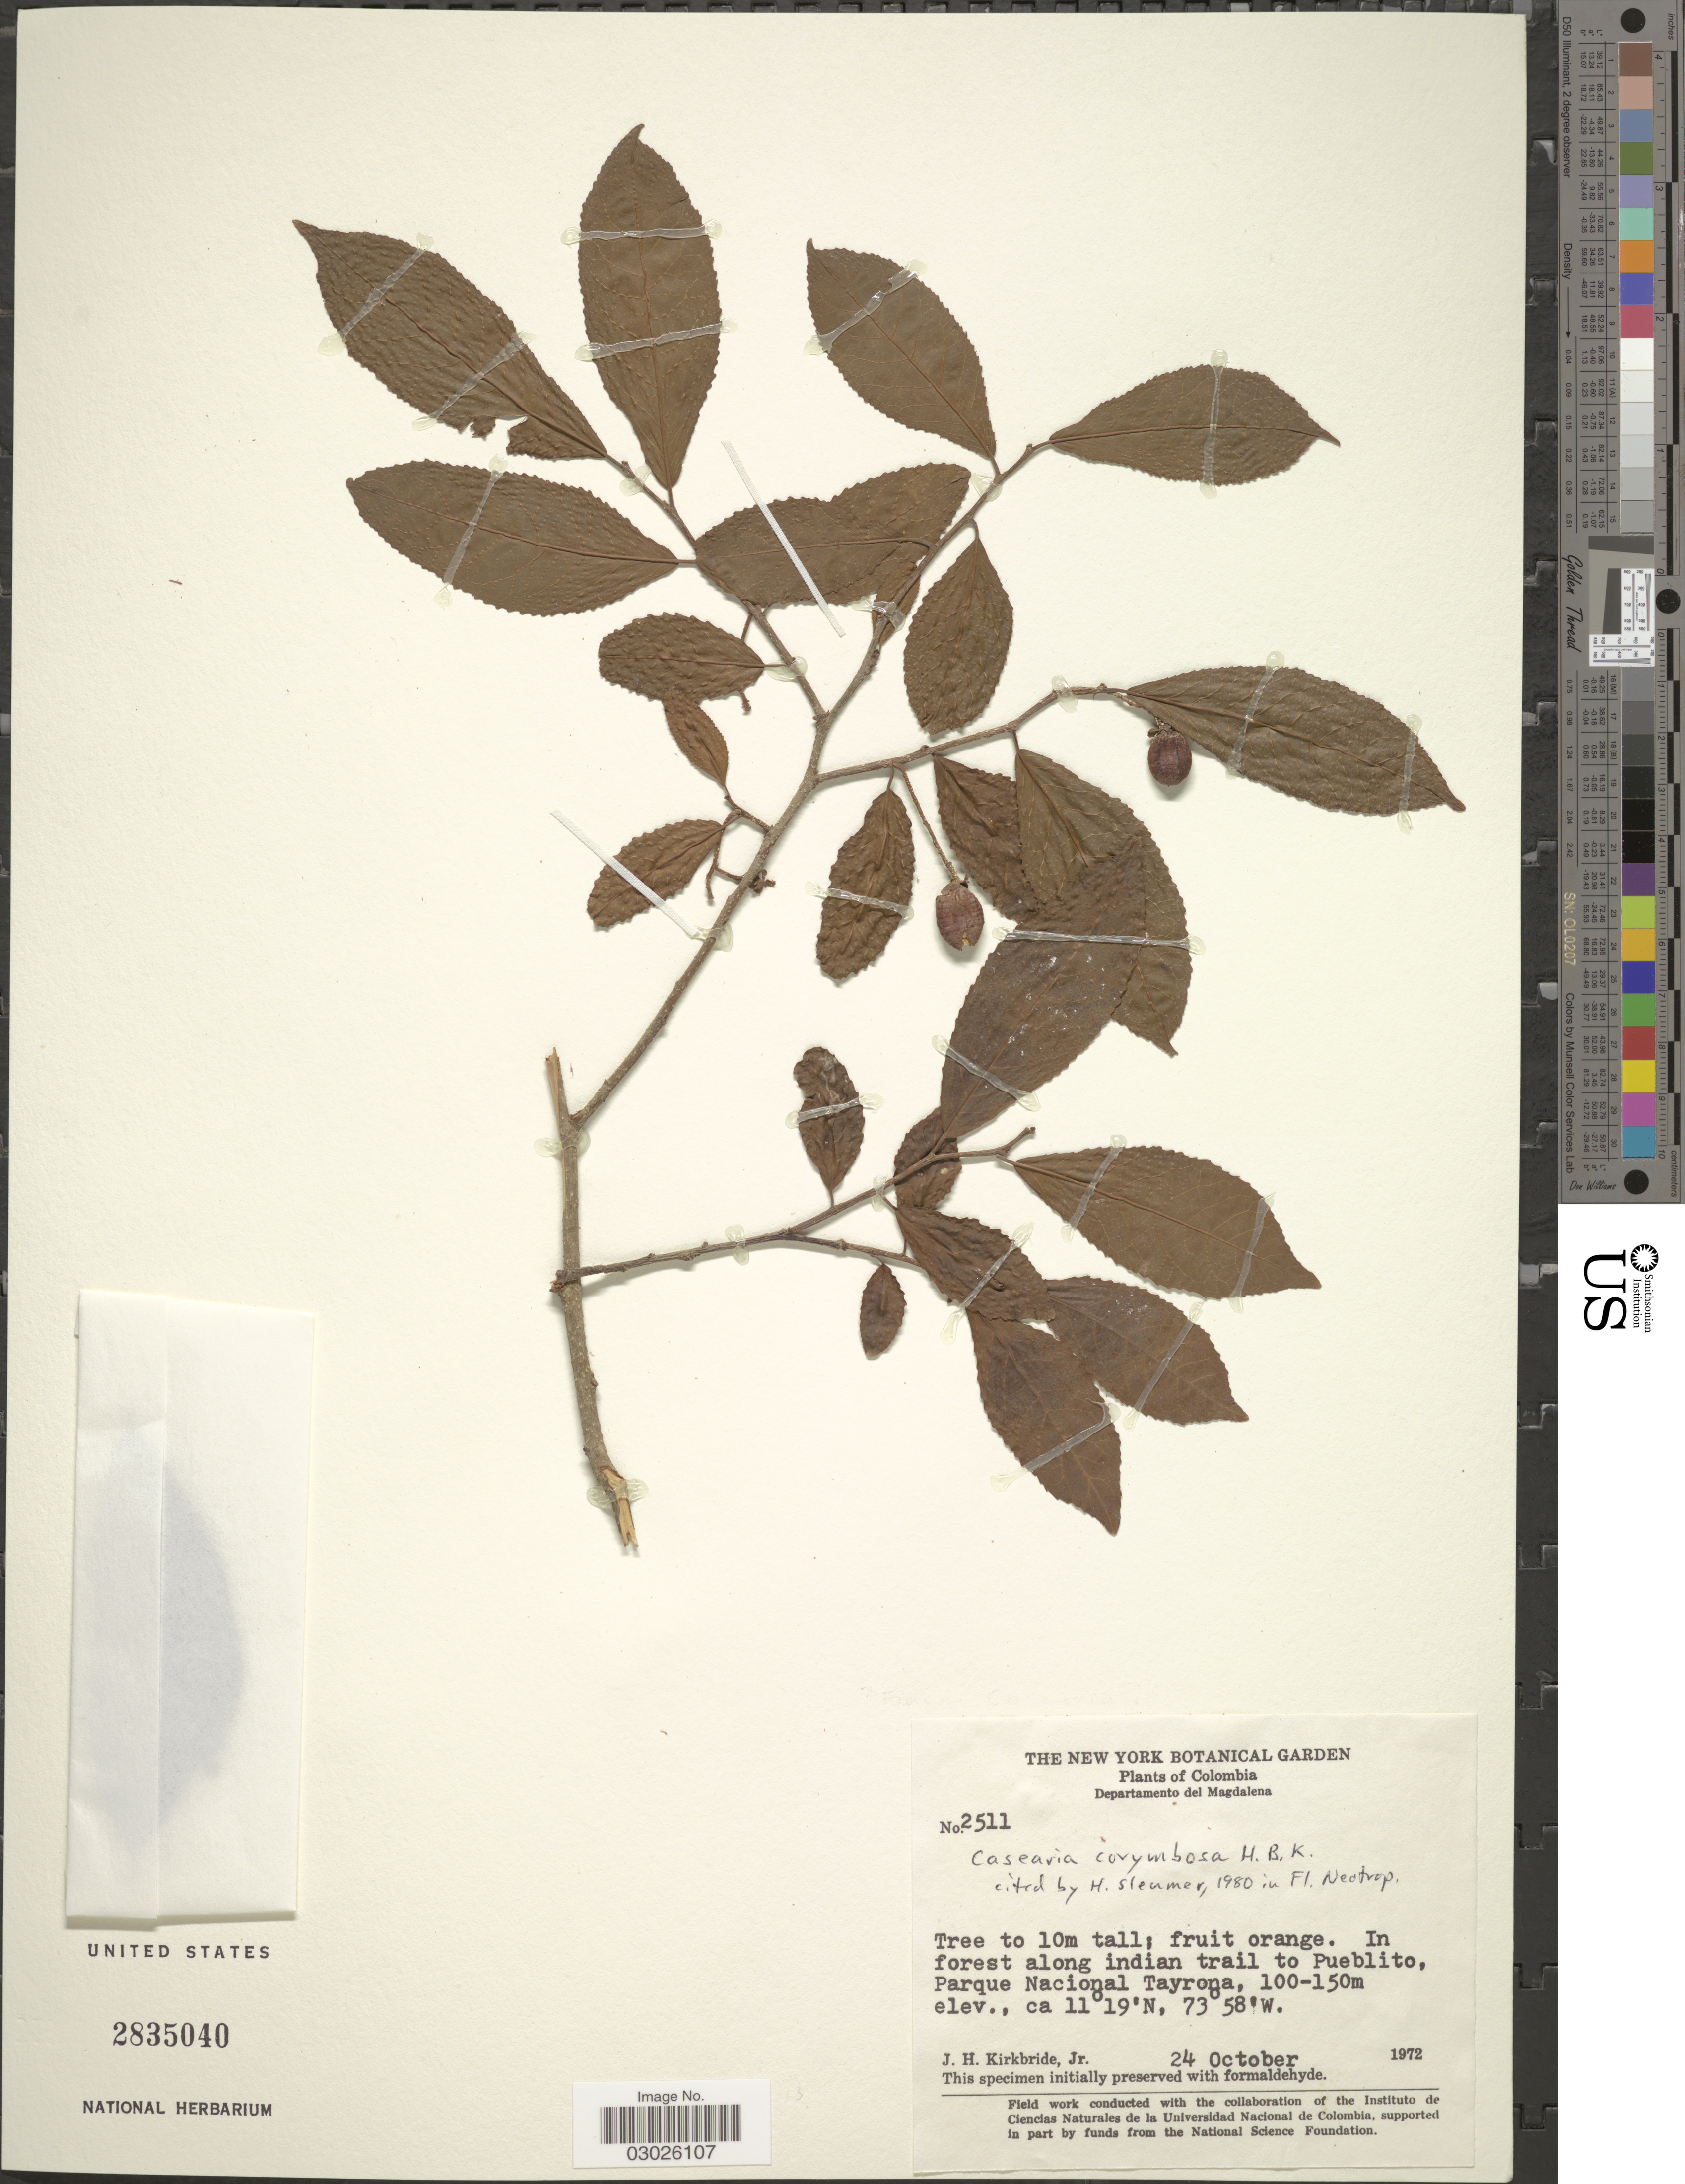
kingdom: Plantae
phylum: Tracheophyta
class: Magnoliopsida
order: Malpighiales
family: Salicaceae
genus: Casearia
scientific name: Casearia corymbosa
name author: Kunth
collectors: J. H. Kirkbride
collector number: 2511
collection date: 1972-10-24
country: Colombia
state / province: Magdalena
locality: Departamento del Magdalena, In forest along indian trail to Pueblito, Parque Nacional Tayrona.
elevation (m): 100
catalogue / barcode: US 2835040